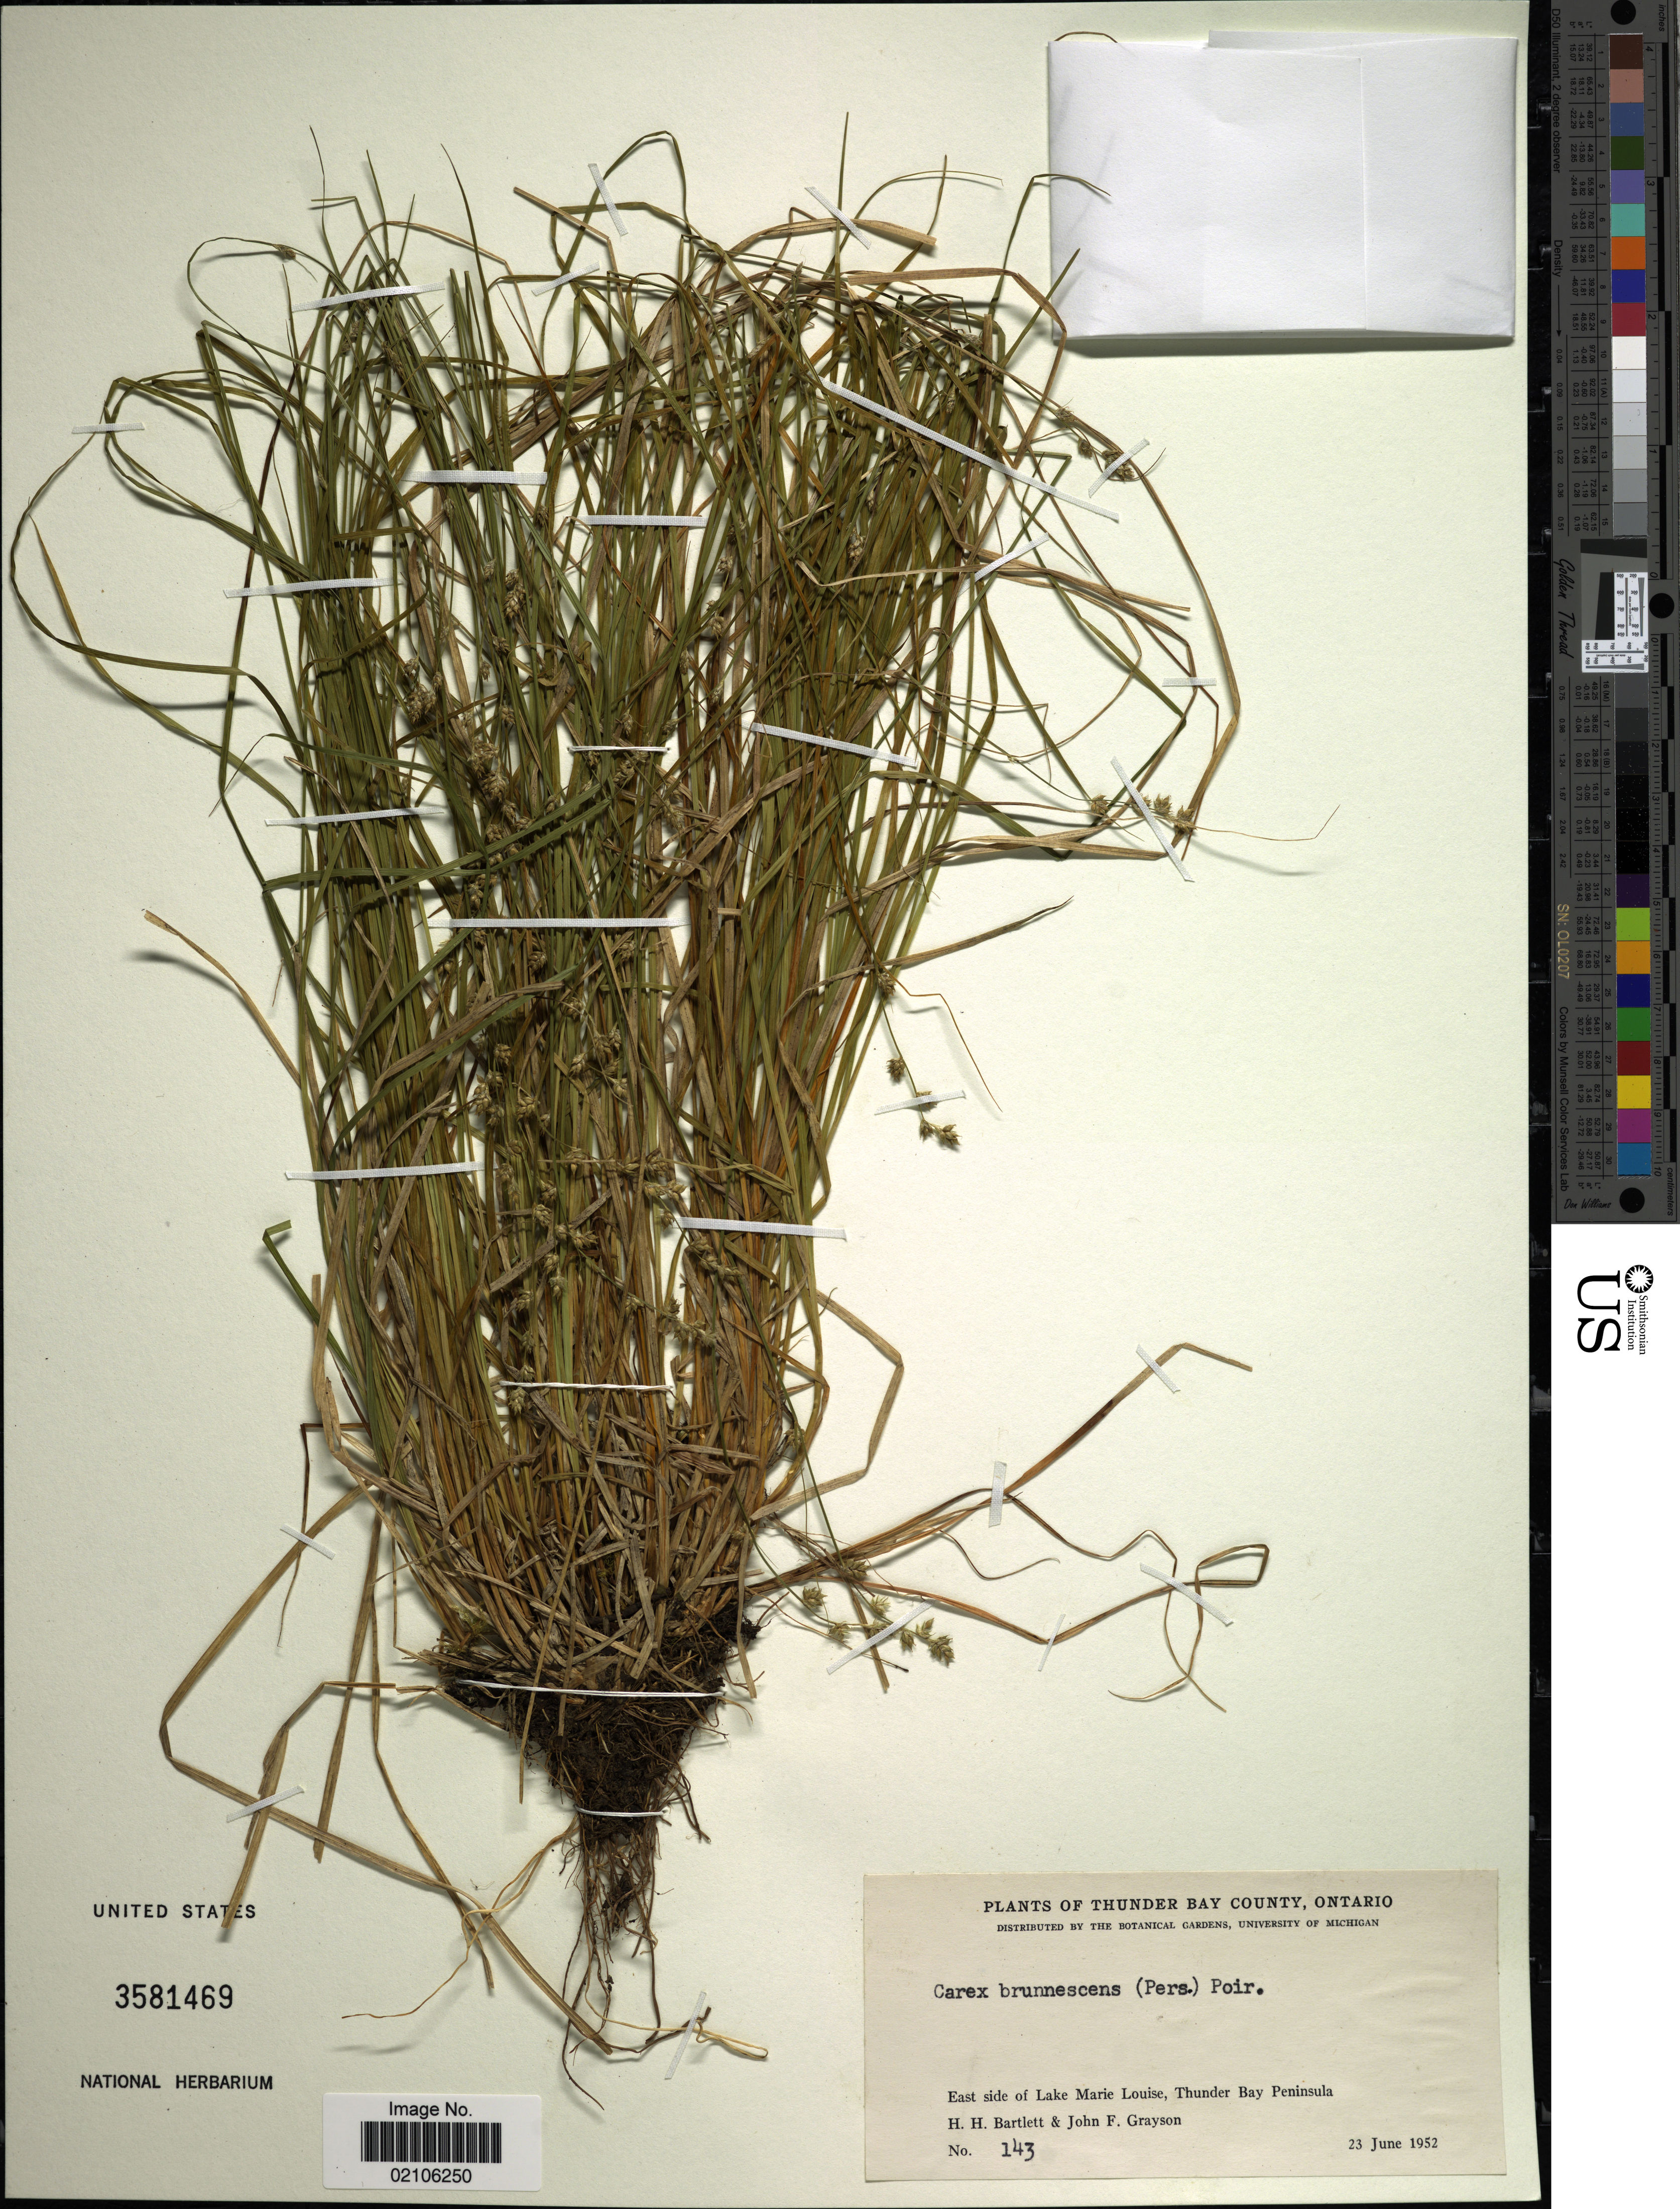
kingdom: Plantae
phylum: Tracheophyta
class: Liliopsida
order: Poales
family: Cyperaceae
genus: Carex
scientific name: Carex brunnescens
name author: (Pers.) Poir.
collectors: H. H. Bartlett & J. Grayson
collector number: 143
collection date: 1952-06-23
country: Canada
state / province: Ontario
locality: Thunder Bay County: east side of Lake Marie Louise, Thunder Bay Peninsula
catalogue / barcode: US 3581469